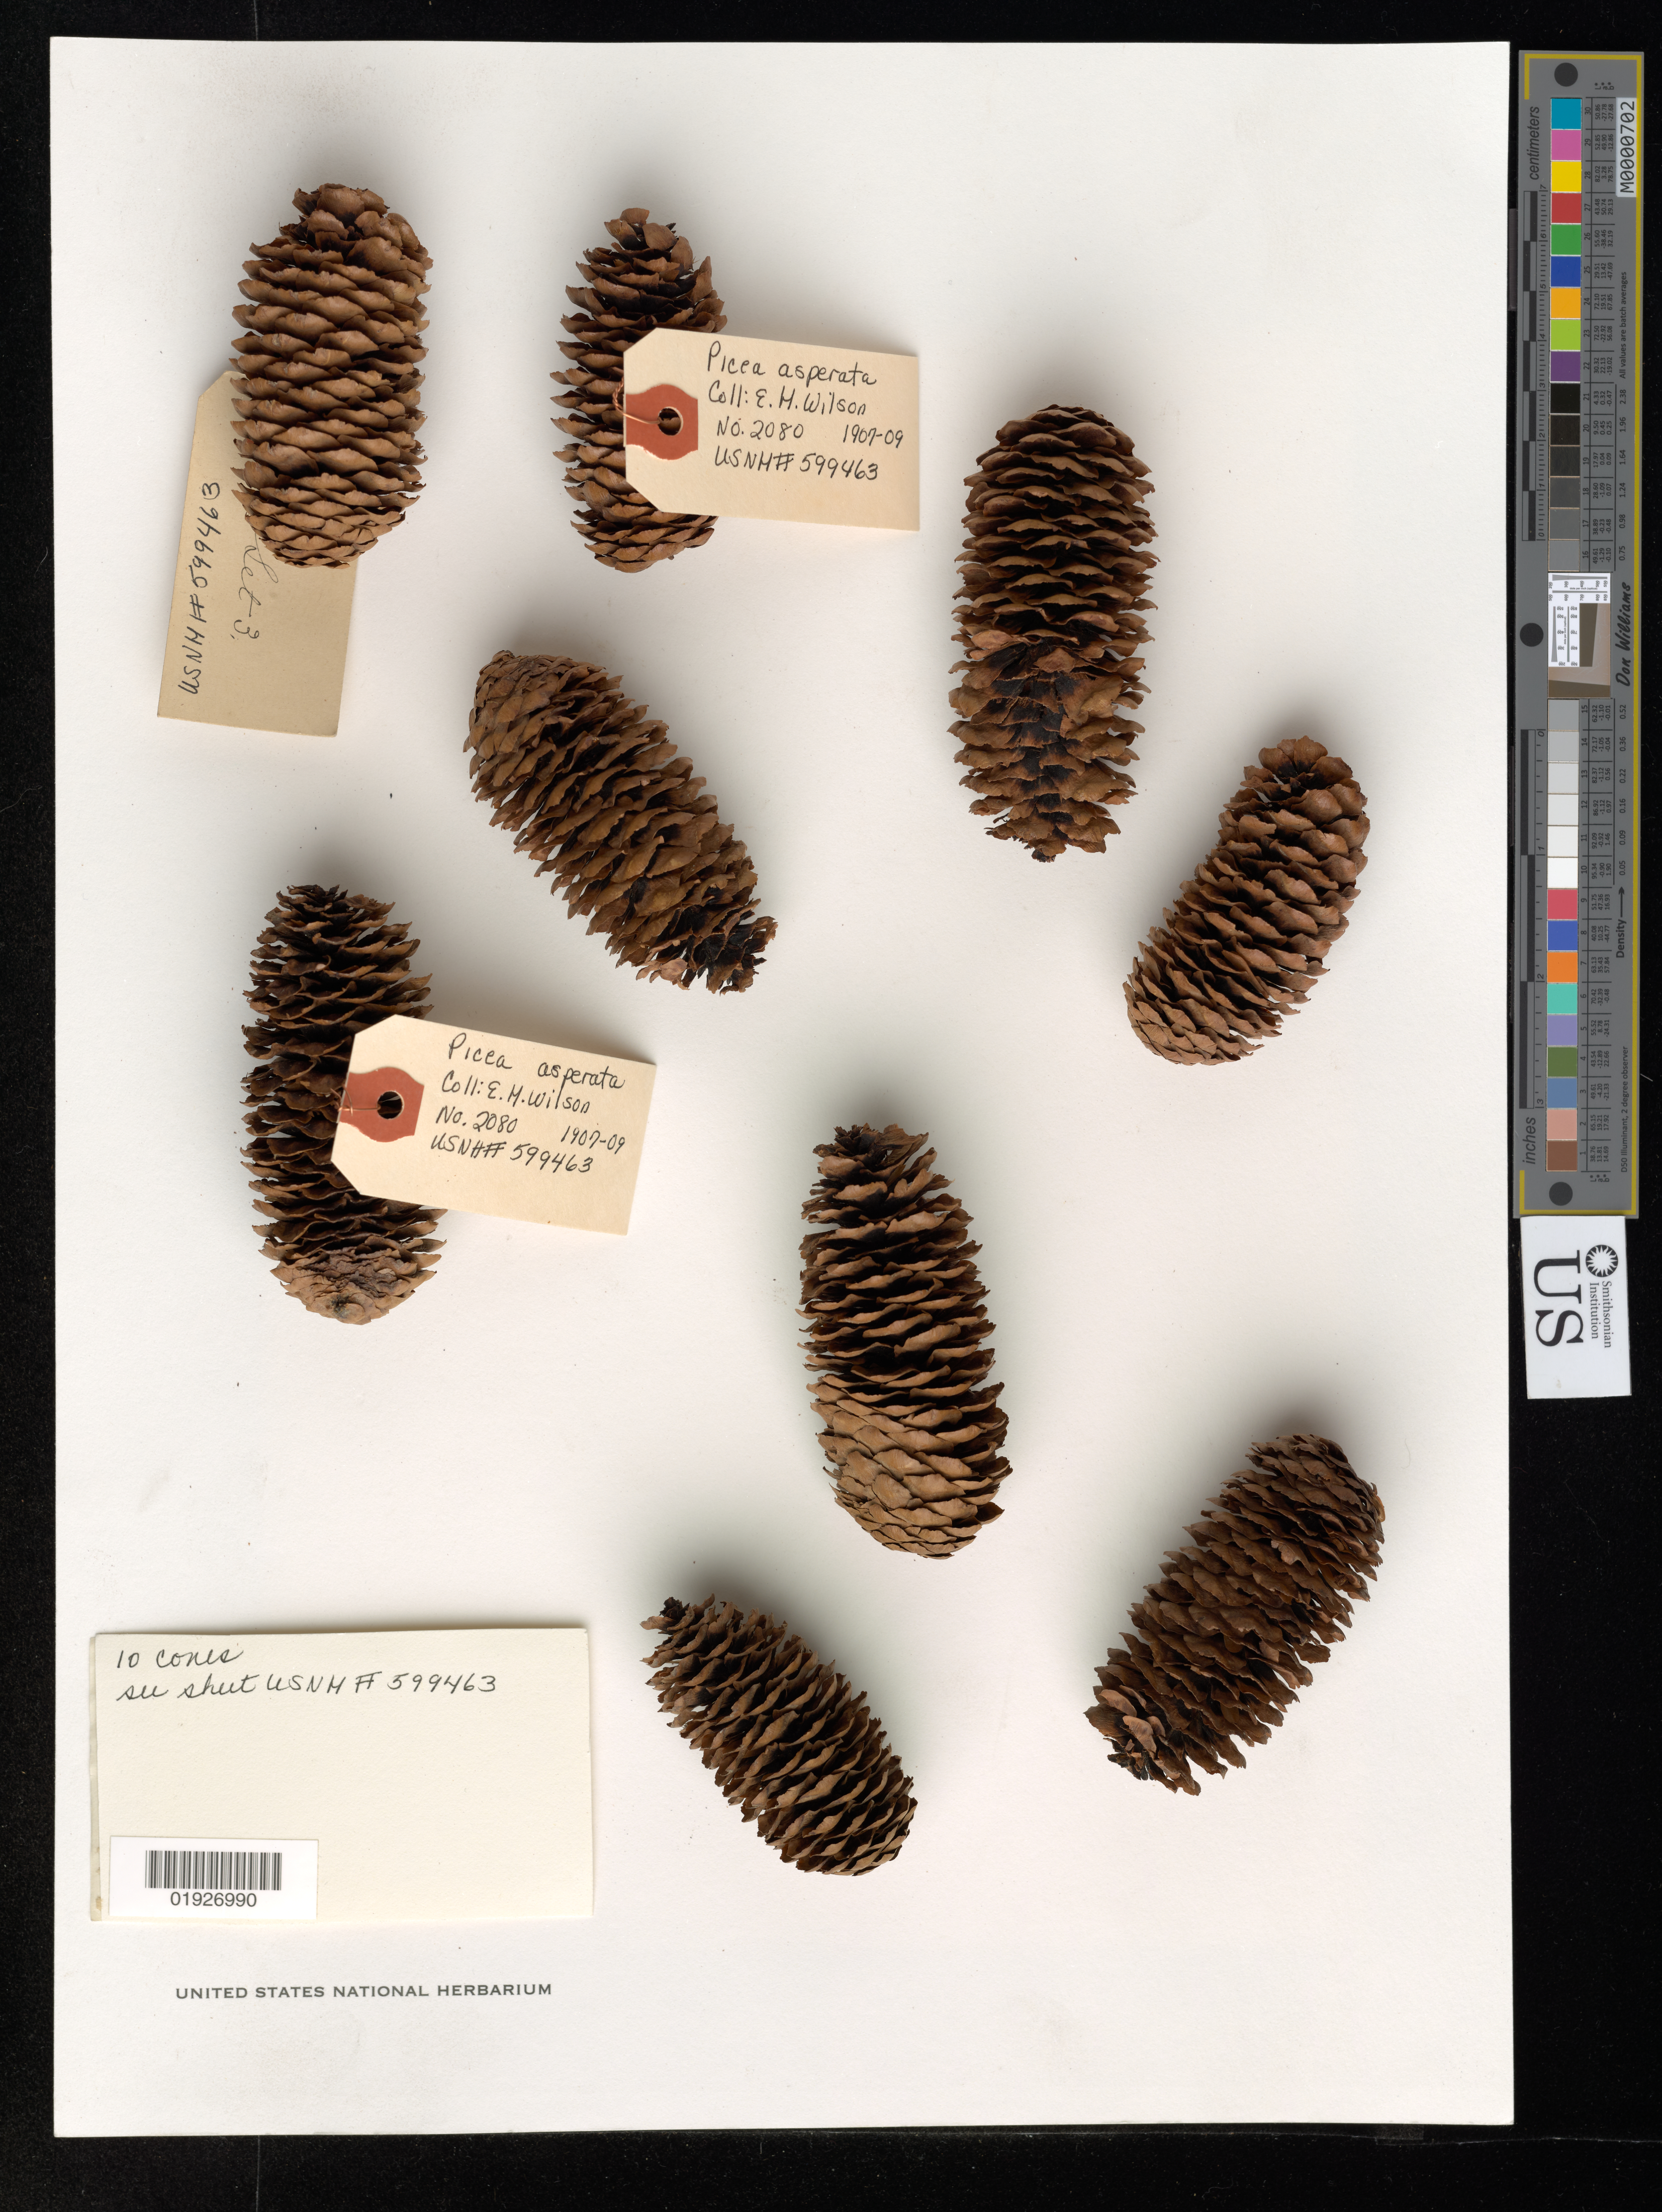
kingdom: Plantae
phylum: Tracheophyta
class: Pinopsida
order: Pinales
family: Pinaceae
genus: Picea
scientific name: Picea asperata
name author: Mast.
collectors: E. Wilson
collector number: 2080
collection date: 1908-06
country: China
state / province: Sichuan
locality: Western Szechuan